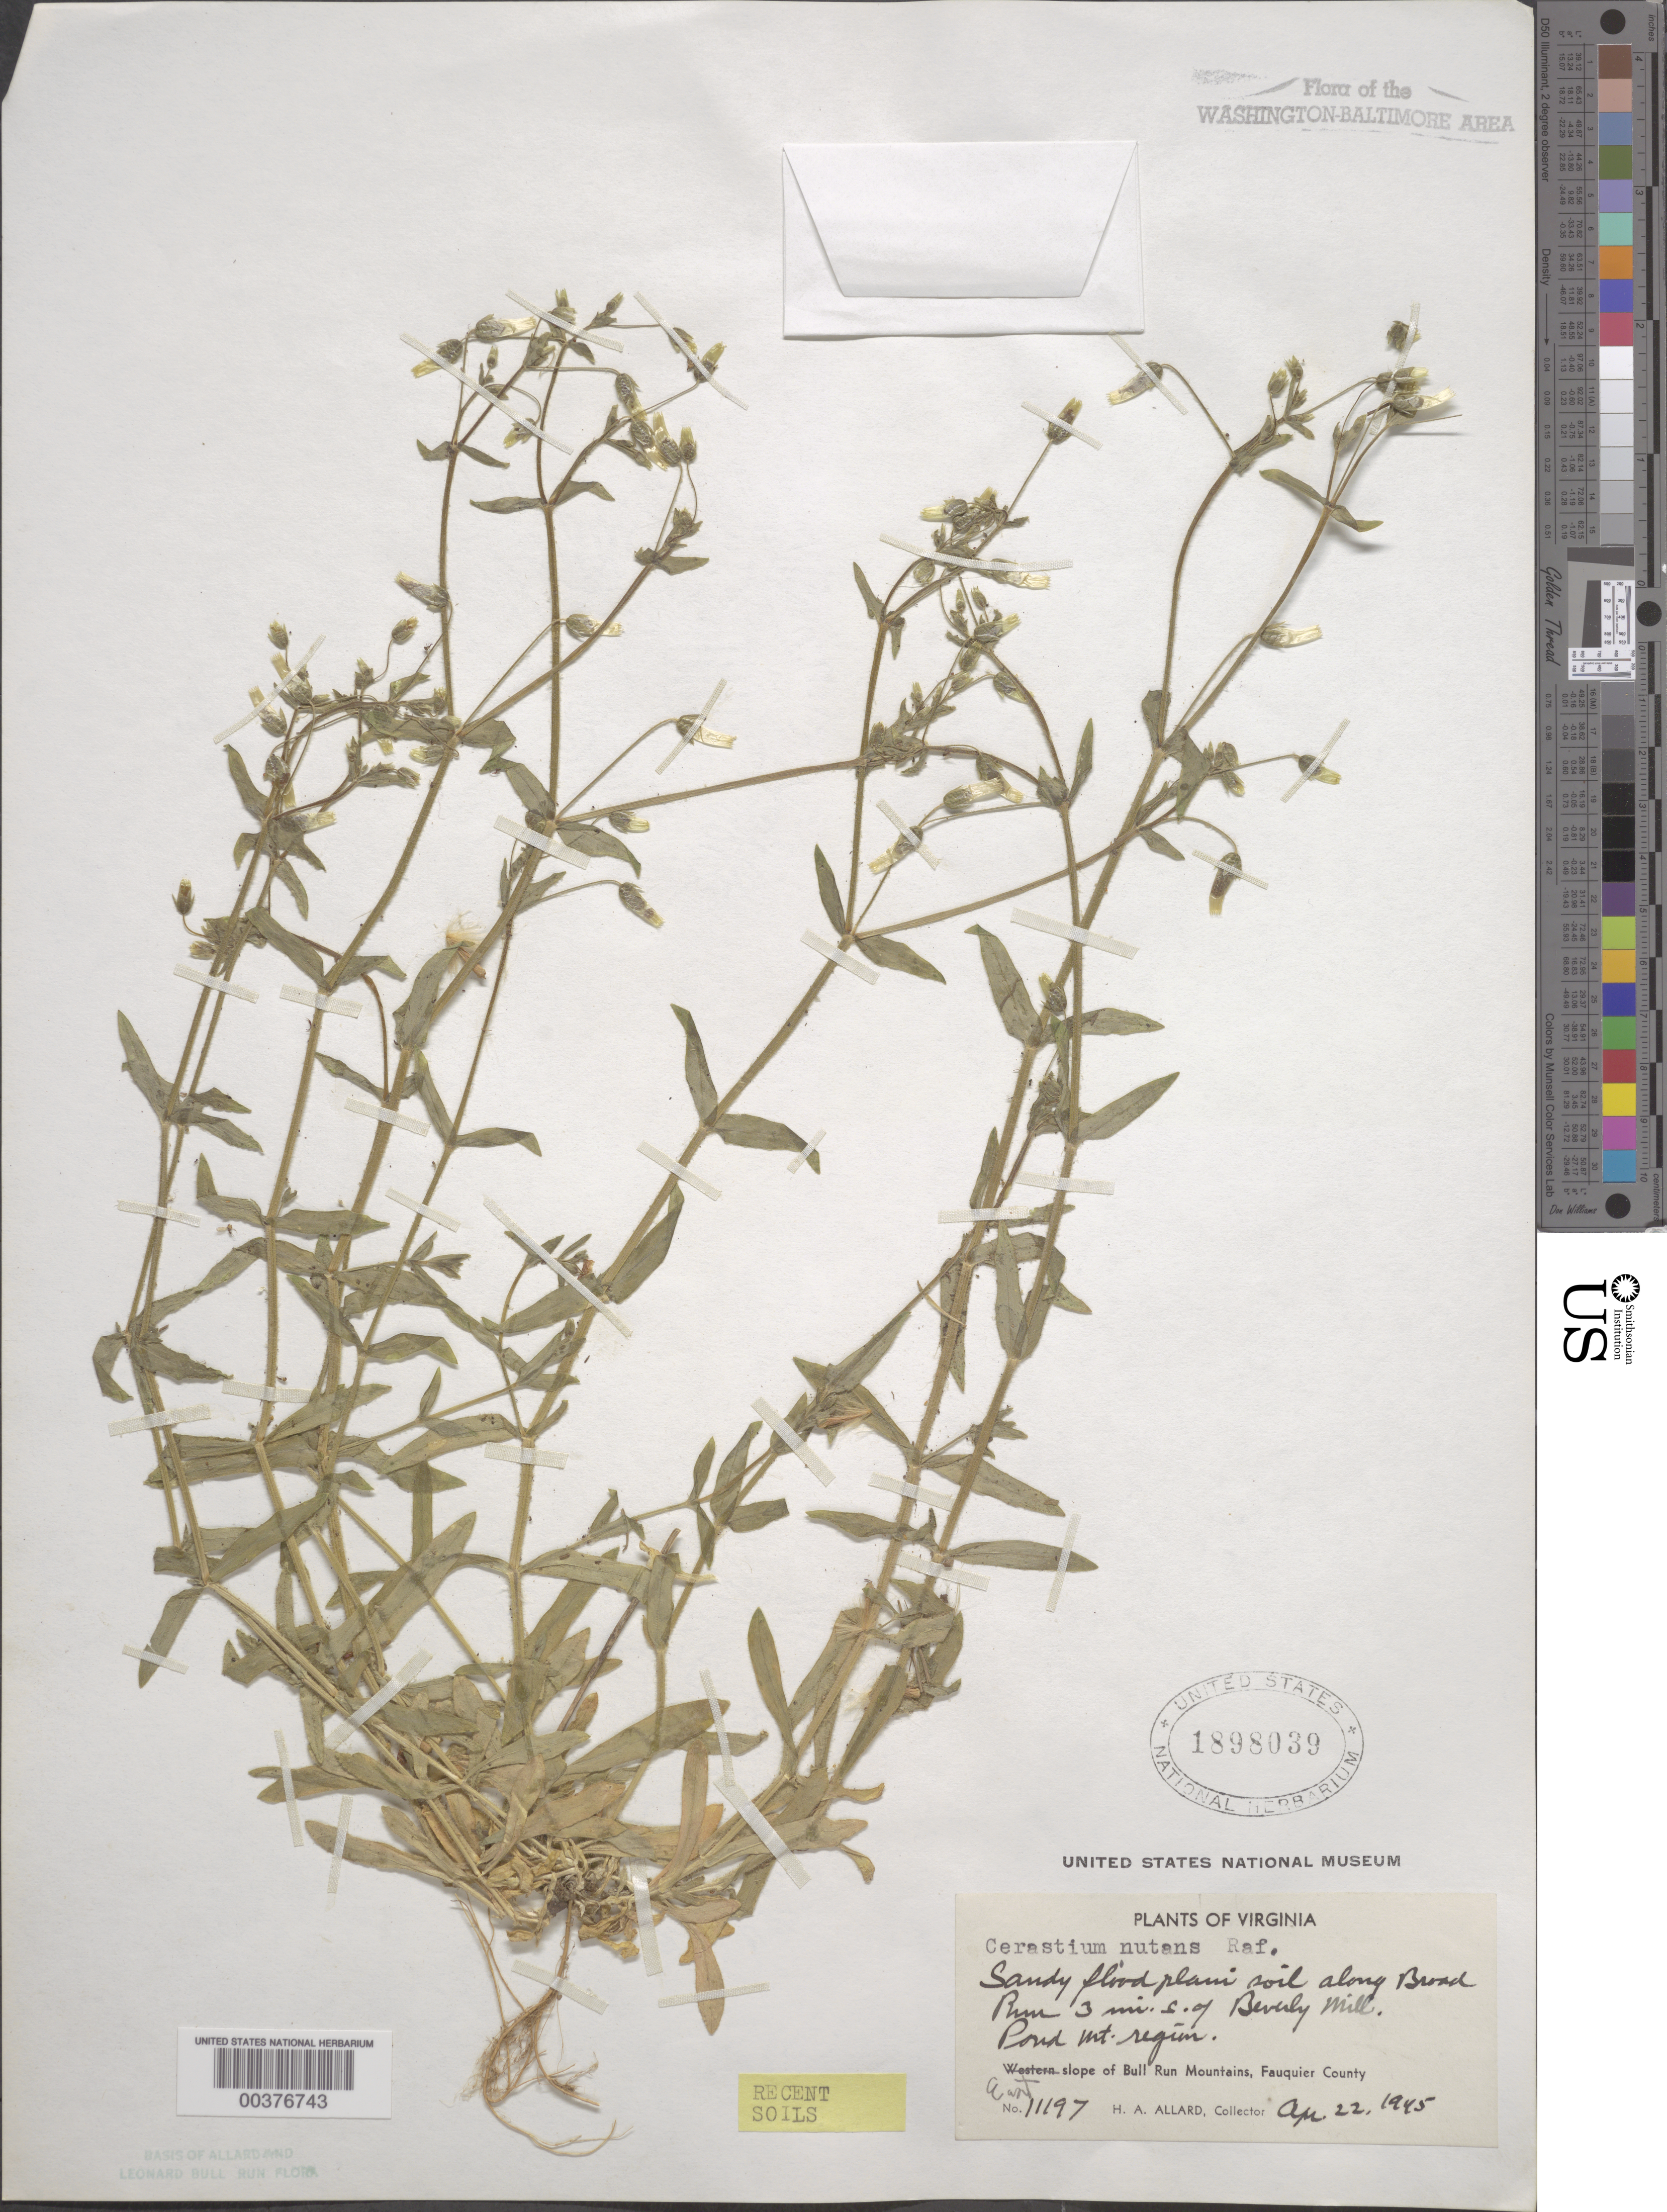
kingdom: Plantae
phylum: Tracheophyta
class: Magnoliopsida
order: Caryophyllales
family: Caryophyllaceae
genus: Cerastium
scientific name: Cerastium nutans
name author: Raf.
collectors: H. A. Allard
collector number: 11197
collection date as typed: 22 Apr 1945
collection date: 1945-04-22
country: United States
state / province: Virginia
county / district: Fauquier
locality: South of Beverley Mill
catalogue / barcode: US 1898039